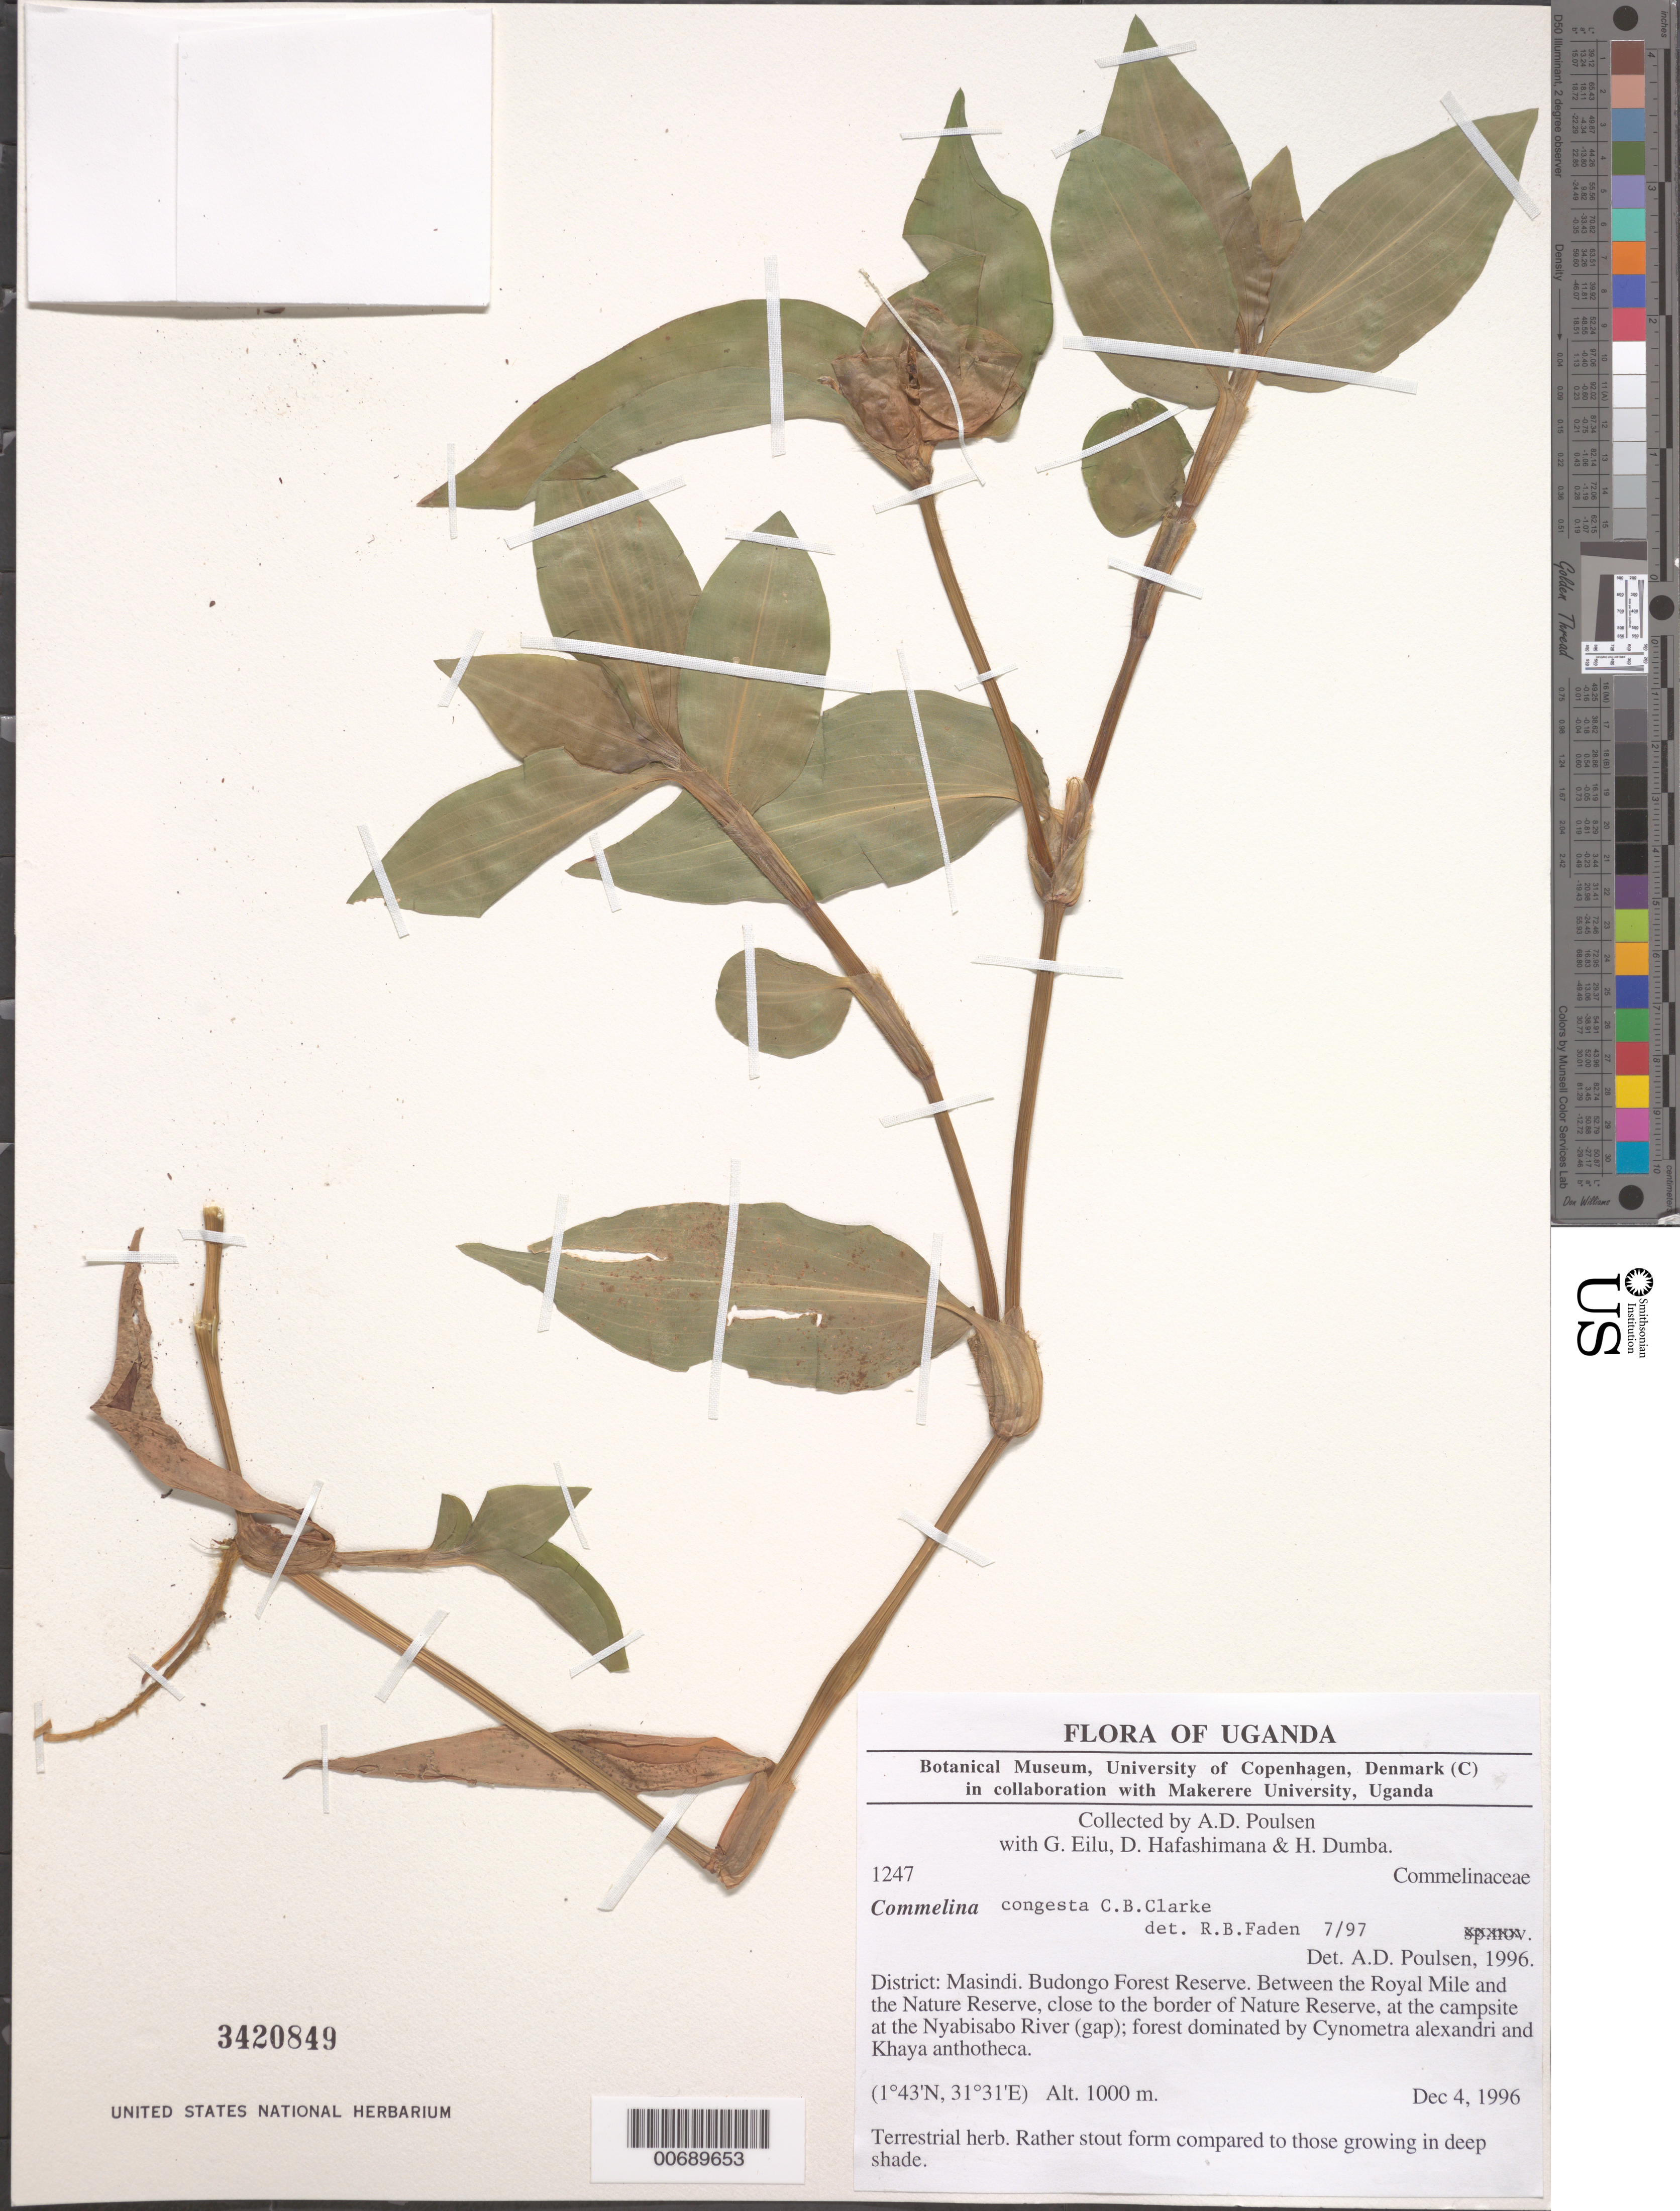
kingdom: Plantae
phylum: Tracheophyta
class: Liliopsida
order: Commelinales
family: Commelinaceae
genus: Commelina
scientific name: Commelina congesta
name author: C.B. Clarke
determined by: Faden, Robert B., (US), Smithsonian Institution - National Museum of Natural History (UNITED STATES)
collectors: A. Poulsen, G. Eilu, D. Hafashimana & H. Dumba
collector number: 1247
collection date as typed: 04 Dec 1996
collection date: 1996-12-04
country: Uganda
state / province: Western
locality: Budongo Forest Reserve, between the Royal Mile and the Nature Reserve, close to the border of Nature Reservee at the campsite at the Nyabisabo River.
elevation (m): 1000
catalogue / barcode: US 3420849